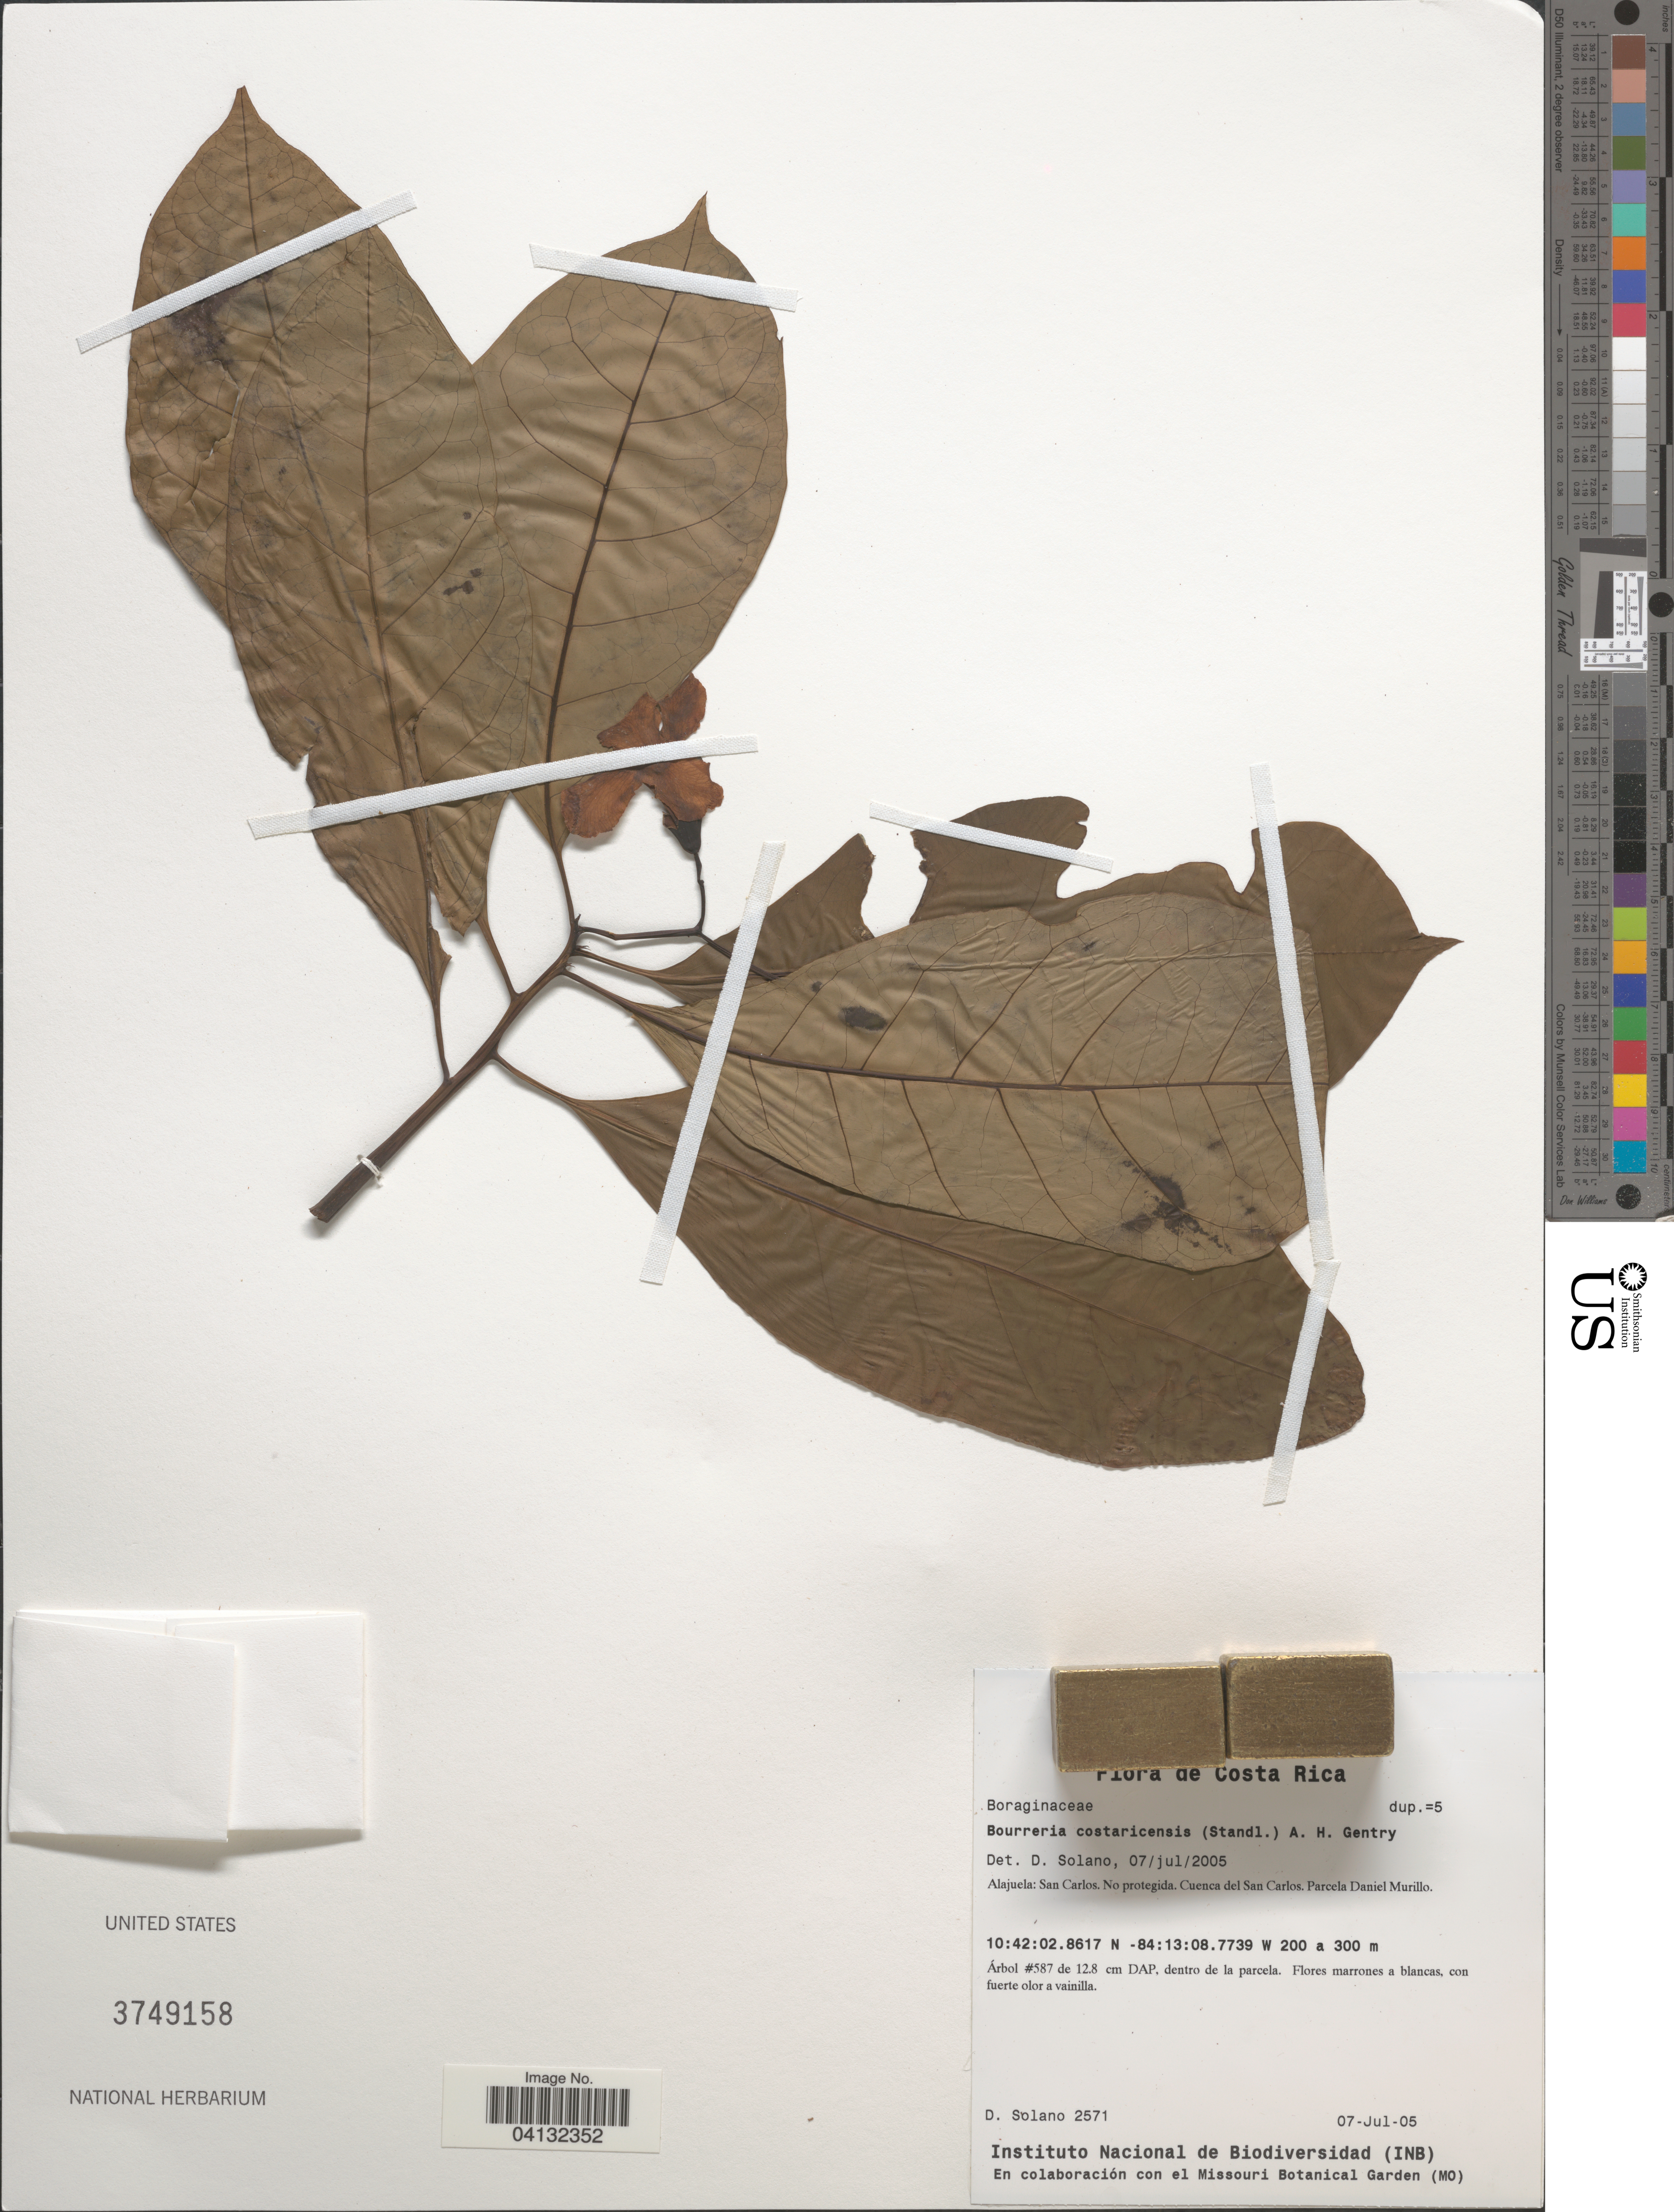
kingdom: Plantae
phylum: Tracheophyta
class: Magnoliopsida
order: Boraginales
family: Ehretiaceae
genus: Bourreria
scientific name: Bourreria costaricensis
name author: (Standl.) A.H. Gentry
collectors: D. Solano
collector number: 2571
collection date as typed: Transcribed d/m/y: 7/7/5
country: Costa Rica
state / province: Alajuela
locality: San Carlos. No protegida. Cuenca del San Carlos. Parcela Daniel Murillo.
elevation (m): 200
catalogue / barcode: US 3749158